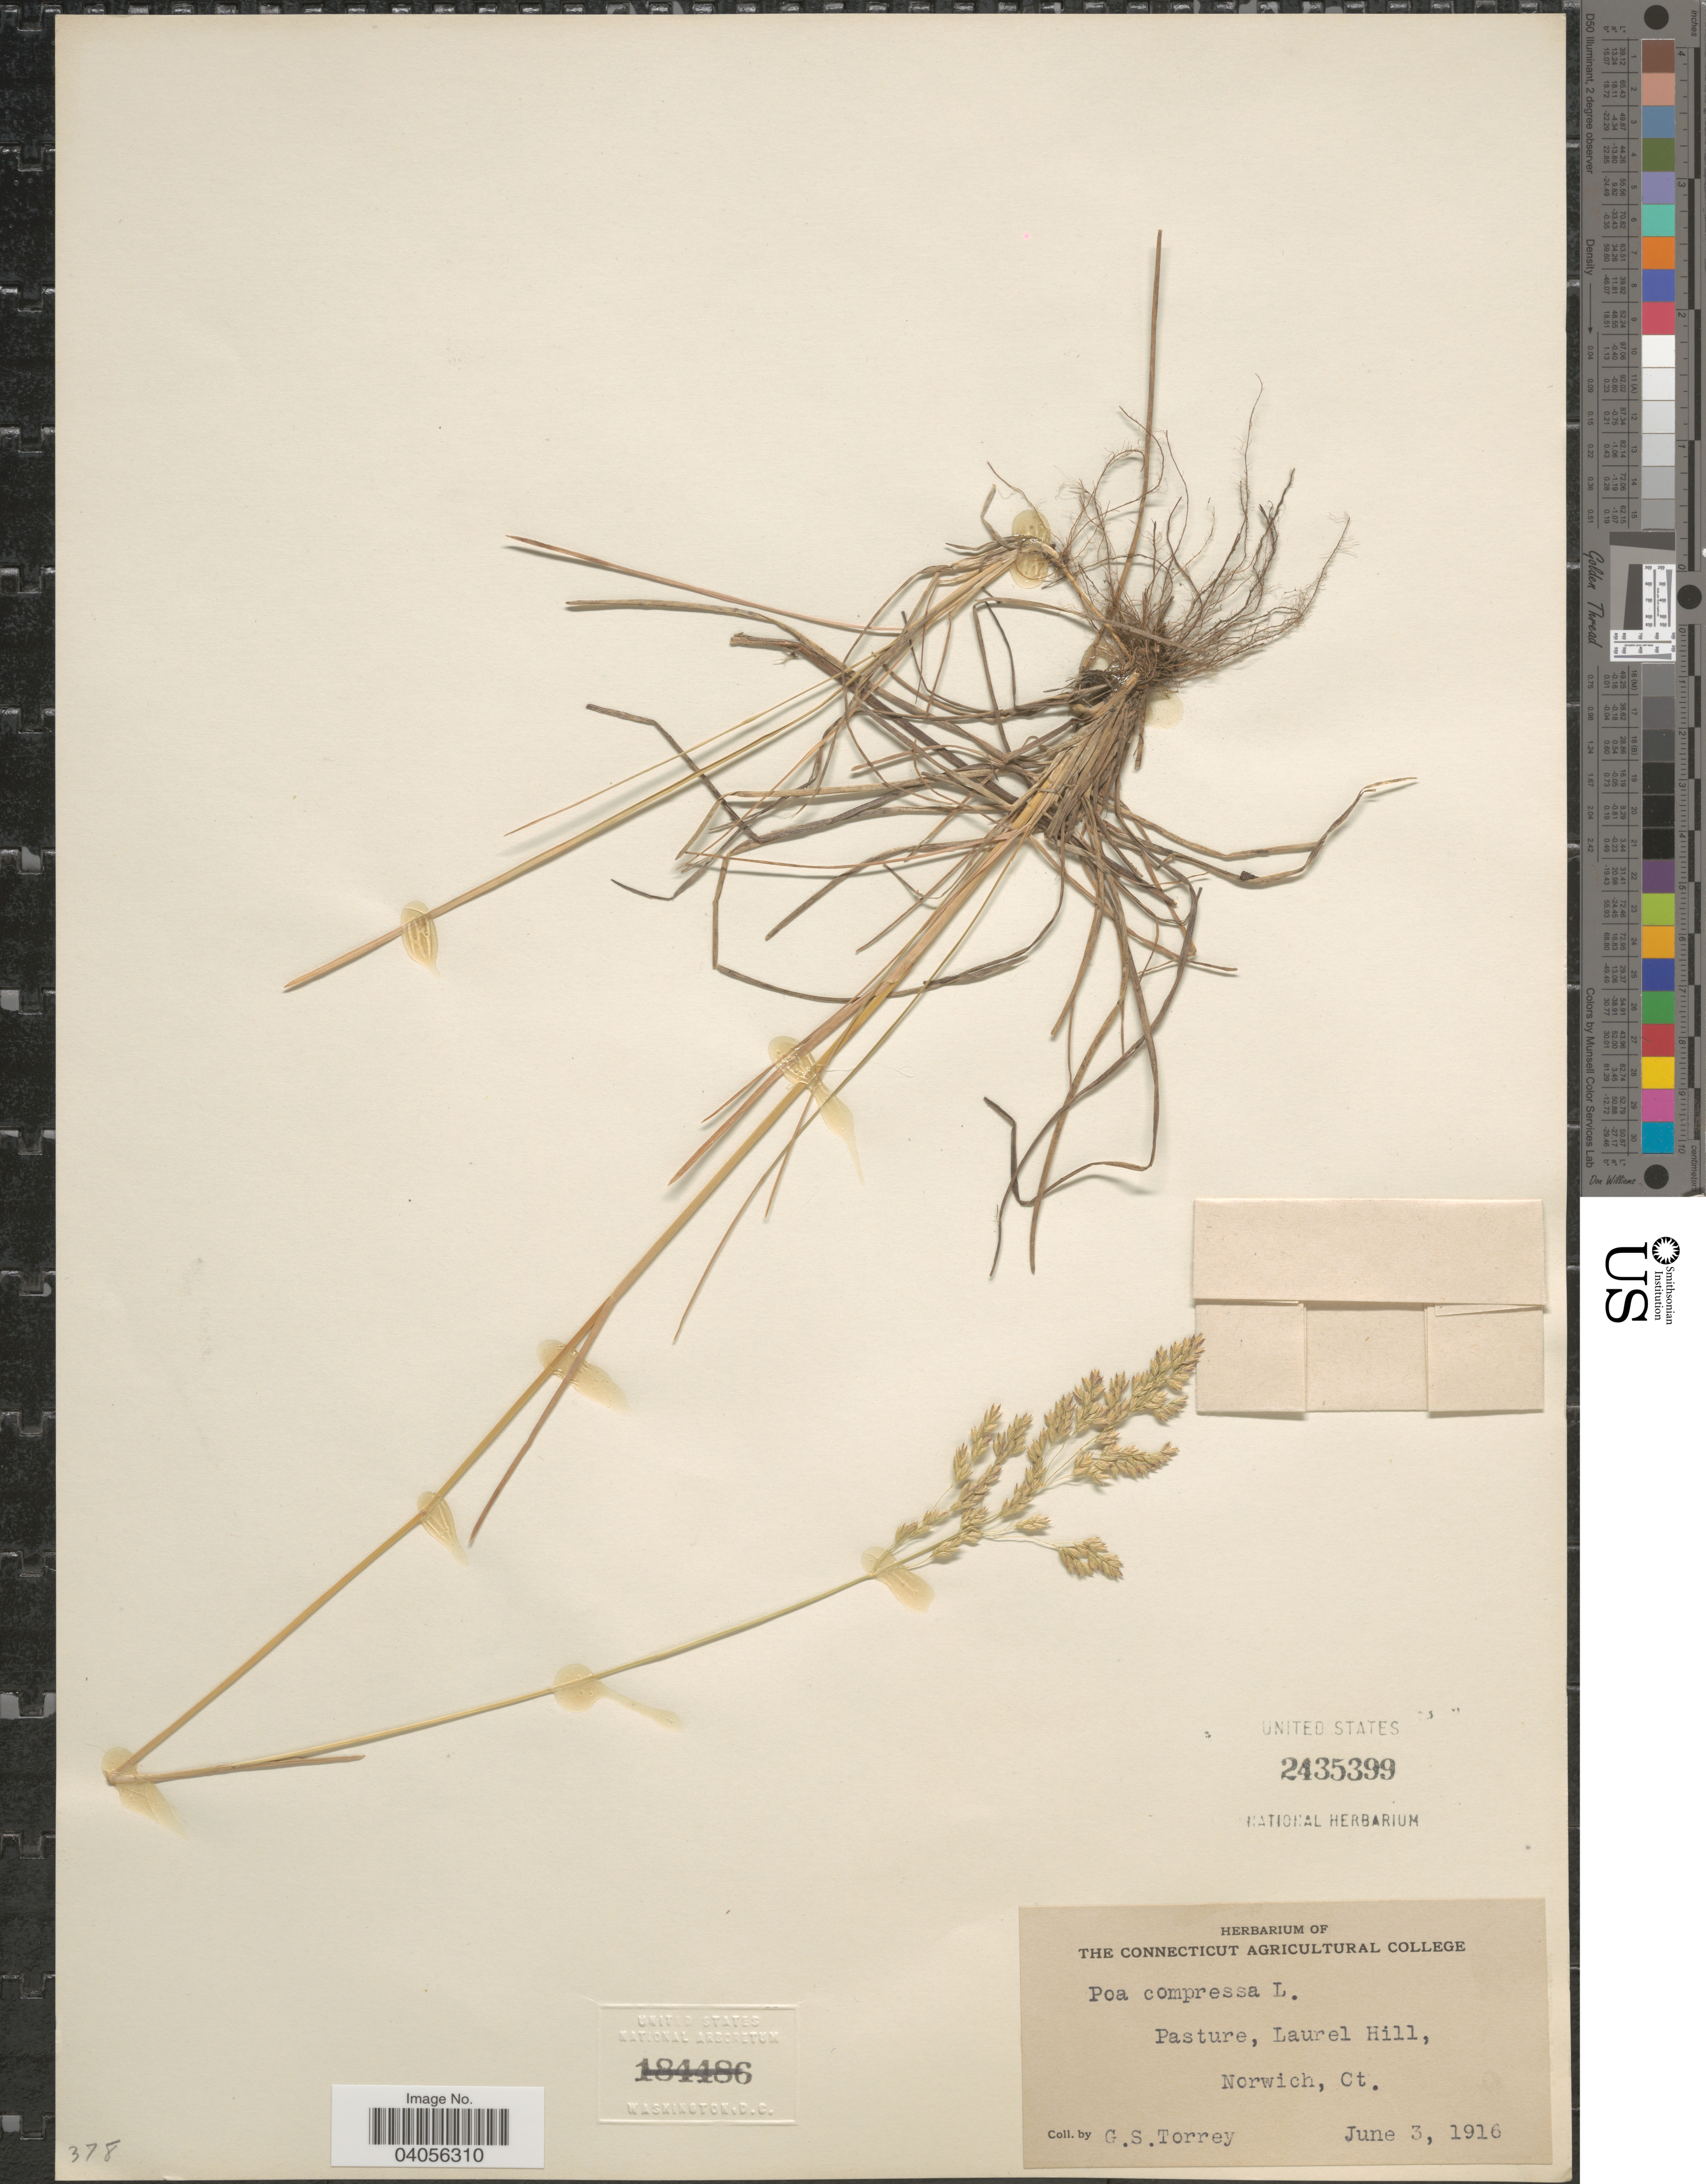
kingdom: Plantae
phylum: Tracheophyta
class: Liliopsida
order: Poales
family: Poaceae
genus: Poa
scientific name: Poa compressa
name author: L.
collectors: G. S. Torrey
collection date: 1916-06-03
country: United States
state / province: Connecticut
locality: Pasture, Laurel Hill, Norwich.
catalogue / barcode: US 2435399